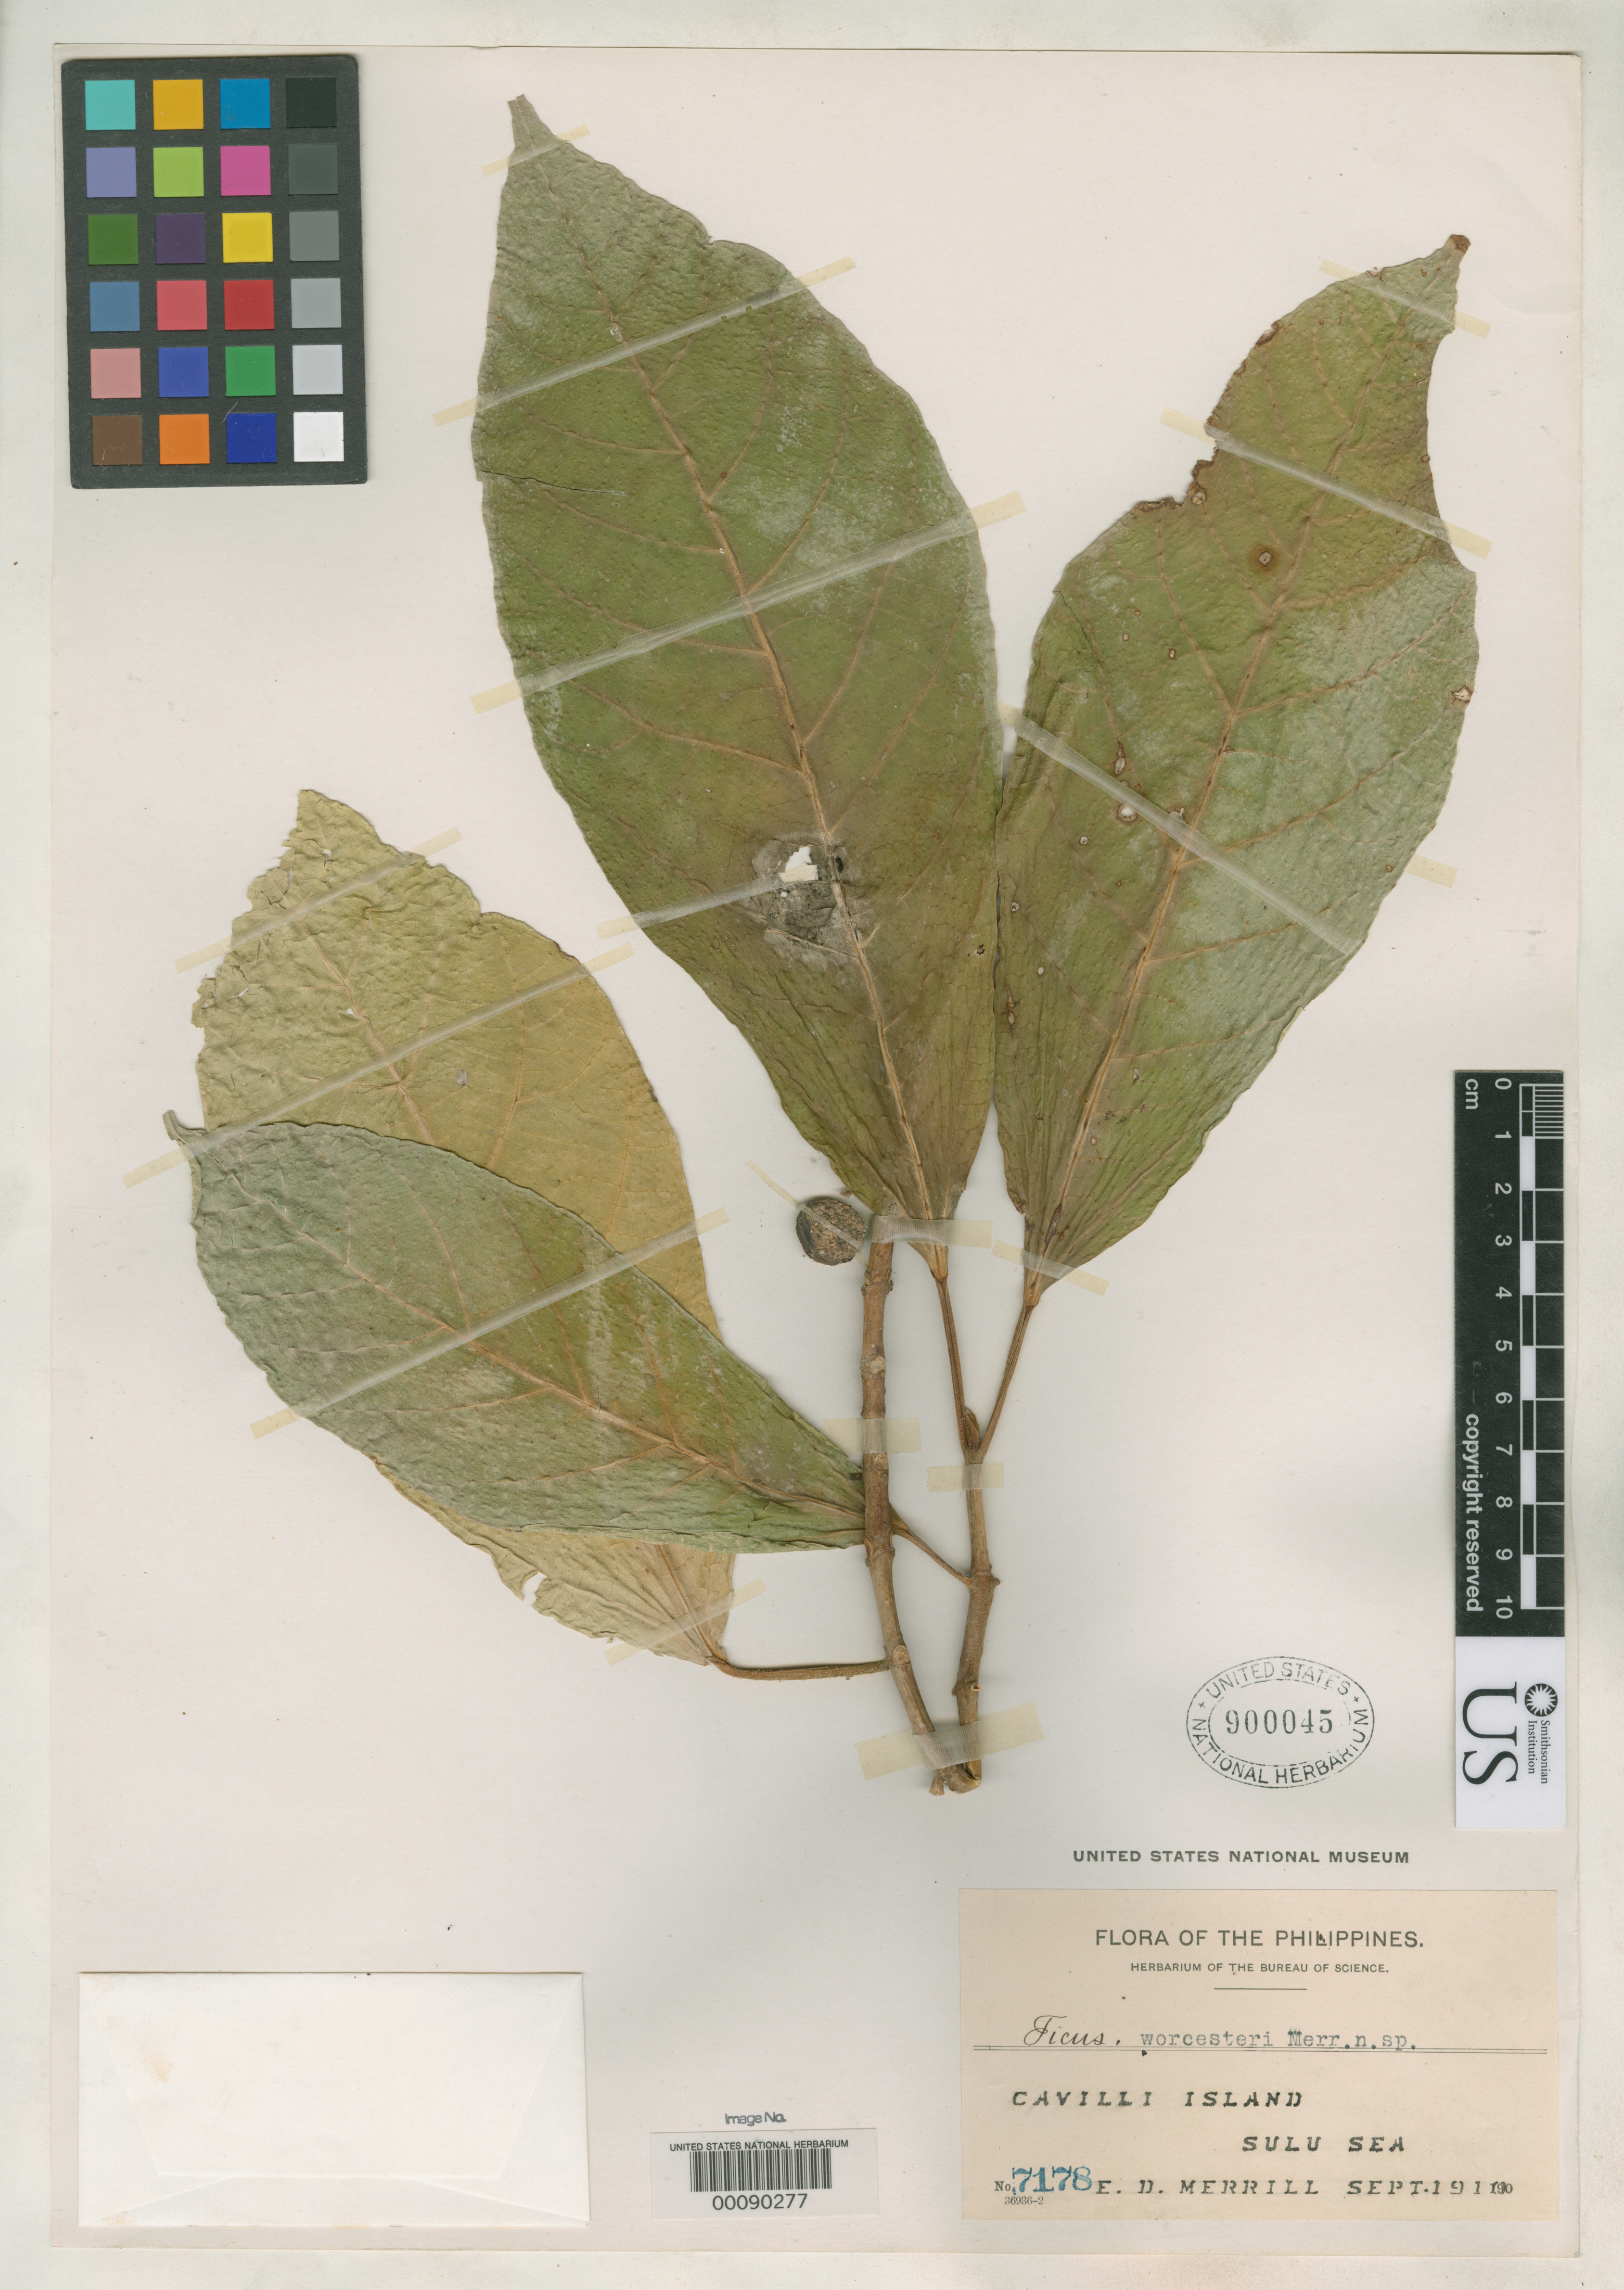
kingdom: Plantae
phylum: Tracheophyta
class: Magnoliopsida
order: Rosales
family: Moraceae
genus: Ficus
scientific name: Ficus worcesteri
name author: Merr.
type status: Isotype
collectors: E. D. Merrill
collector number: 7178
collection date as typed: Sep 1911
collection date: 1911-09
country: Philippines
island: Cavilli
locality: Sulu Sea.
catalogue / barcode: US 900045